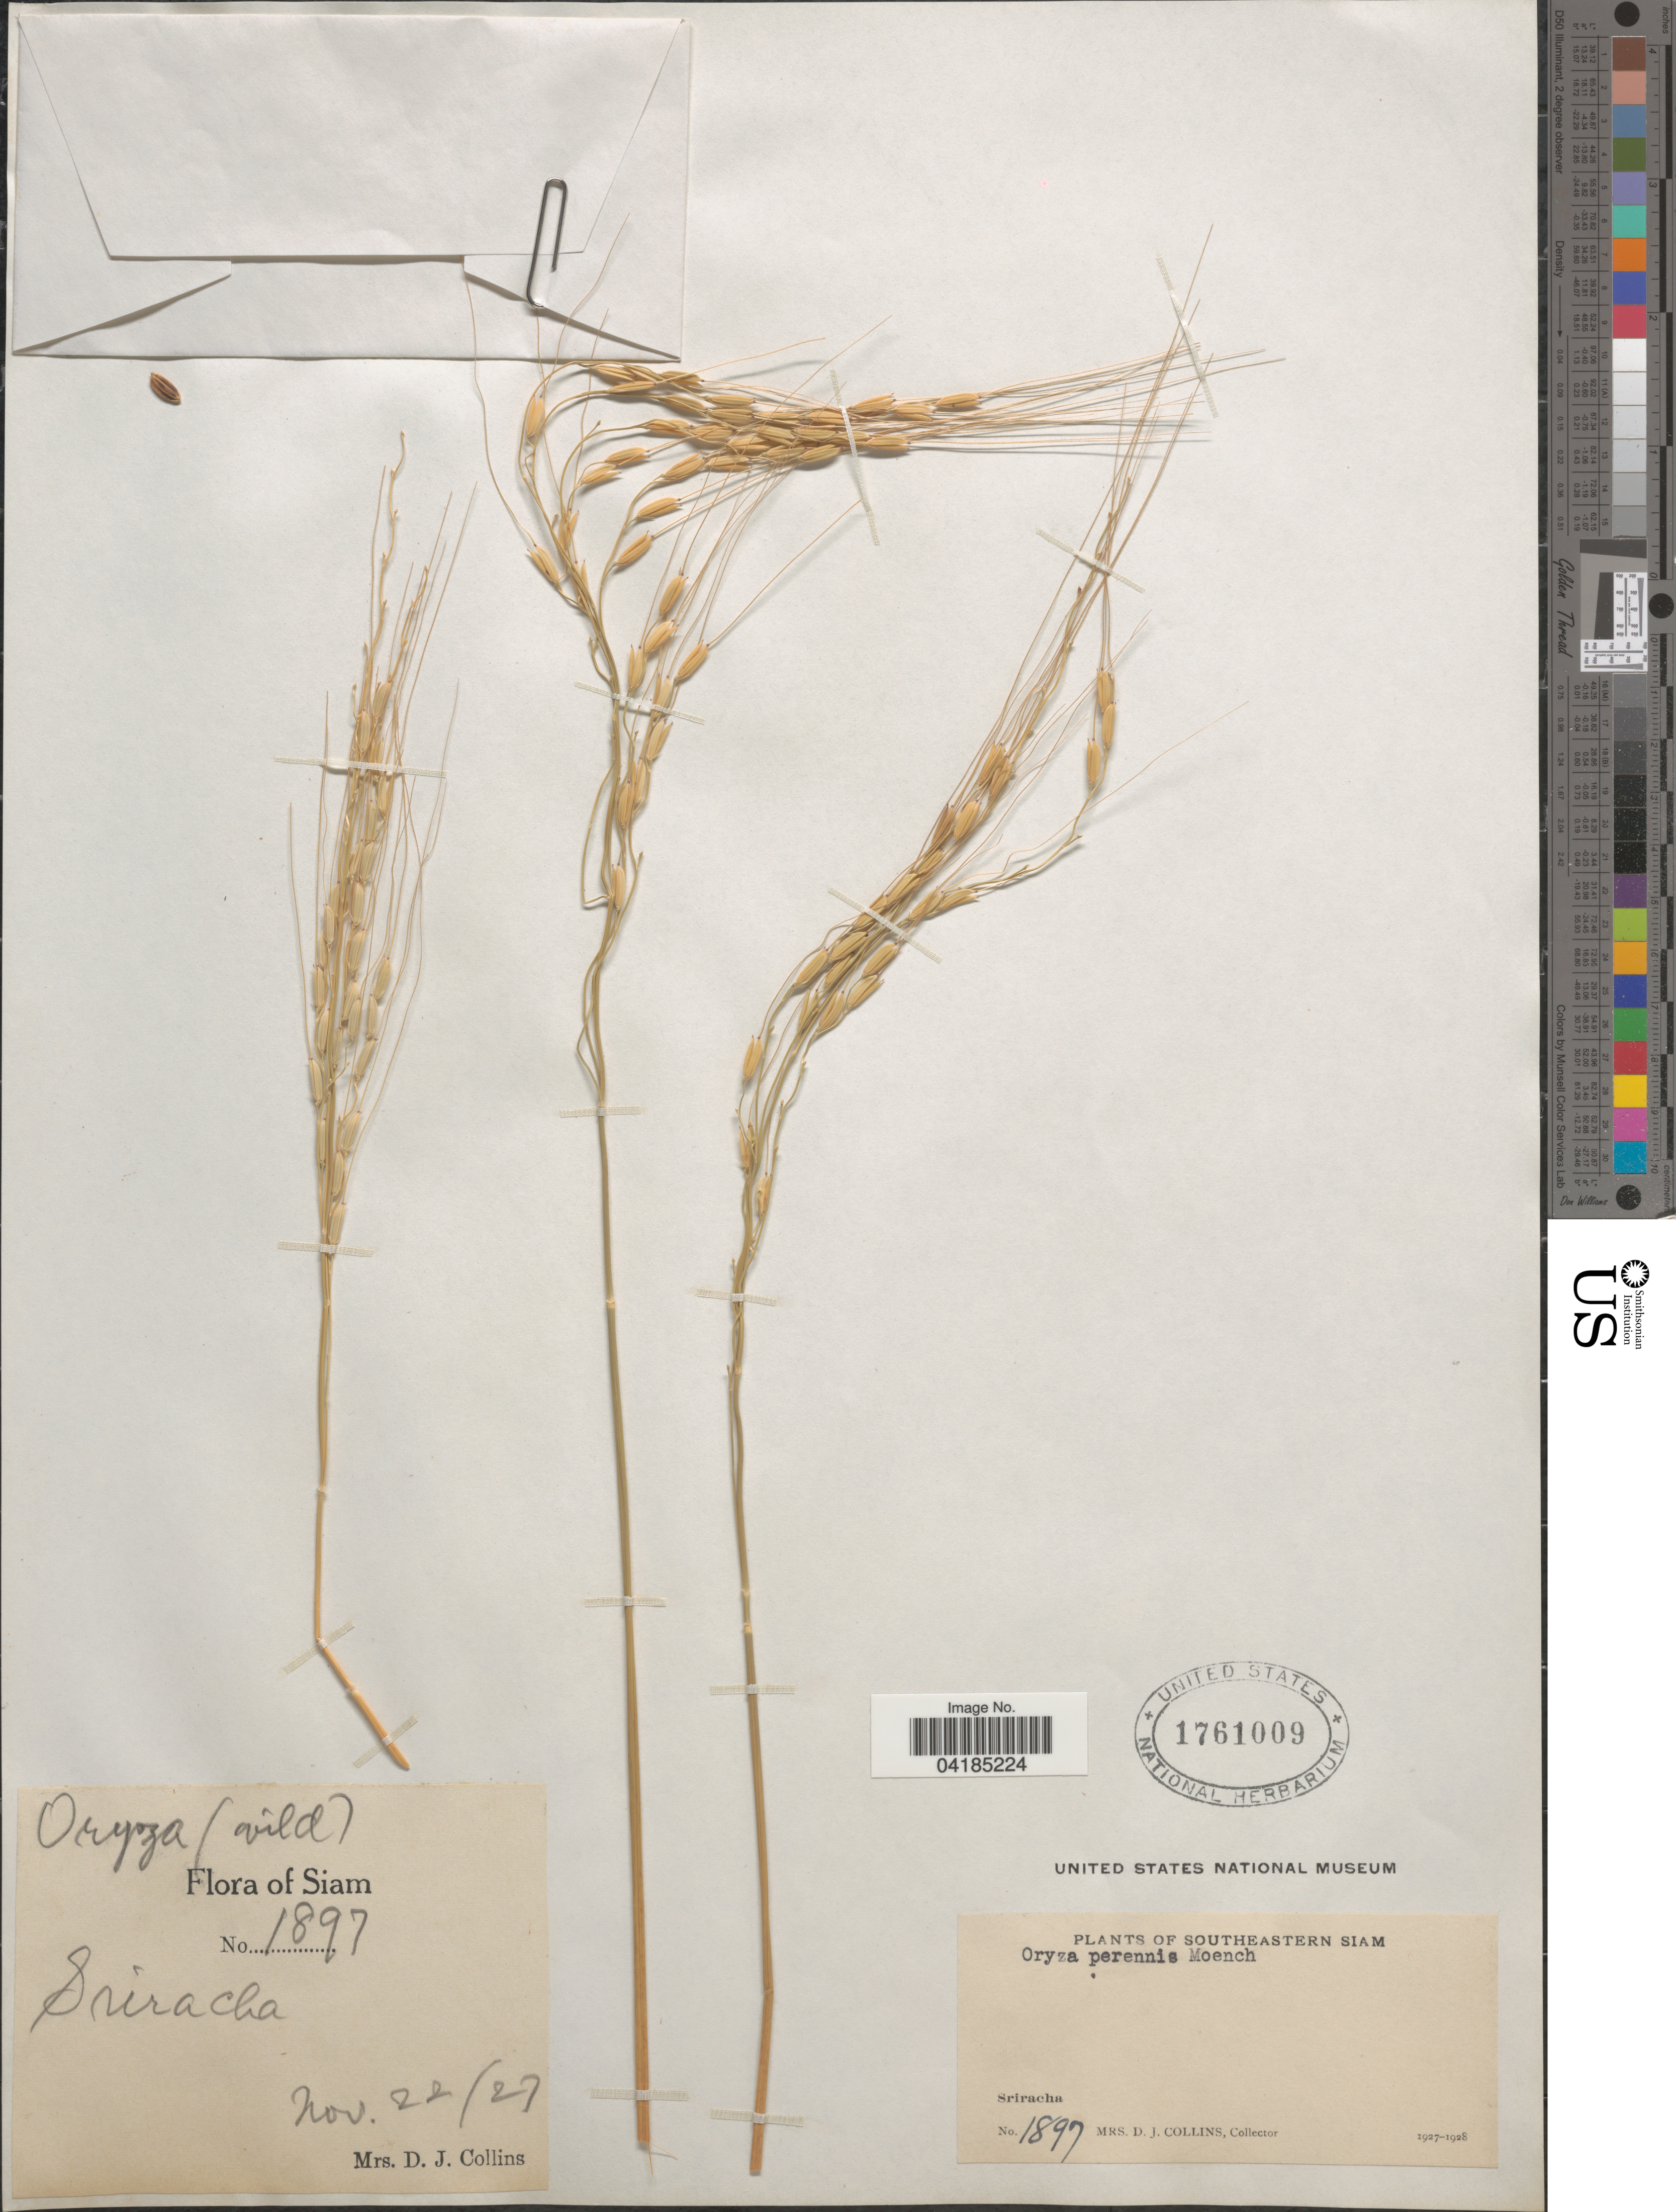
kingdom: Plantae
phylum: Tracheophyta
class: Liliopsida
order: Poales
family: Poaceae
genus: Oryza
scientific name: Oryza sativa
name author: L.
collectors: Mrs. D. J. Collins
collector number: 1897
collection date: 1927-11-22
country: Thailand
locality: Southeastern Siam. Sriracha.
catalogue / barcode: US 1761009